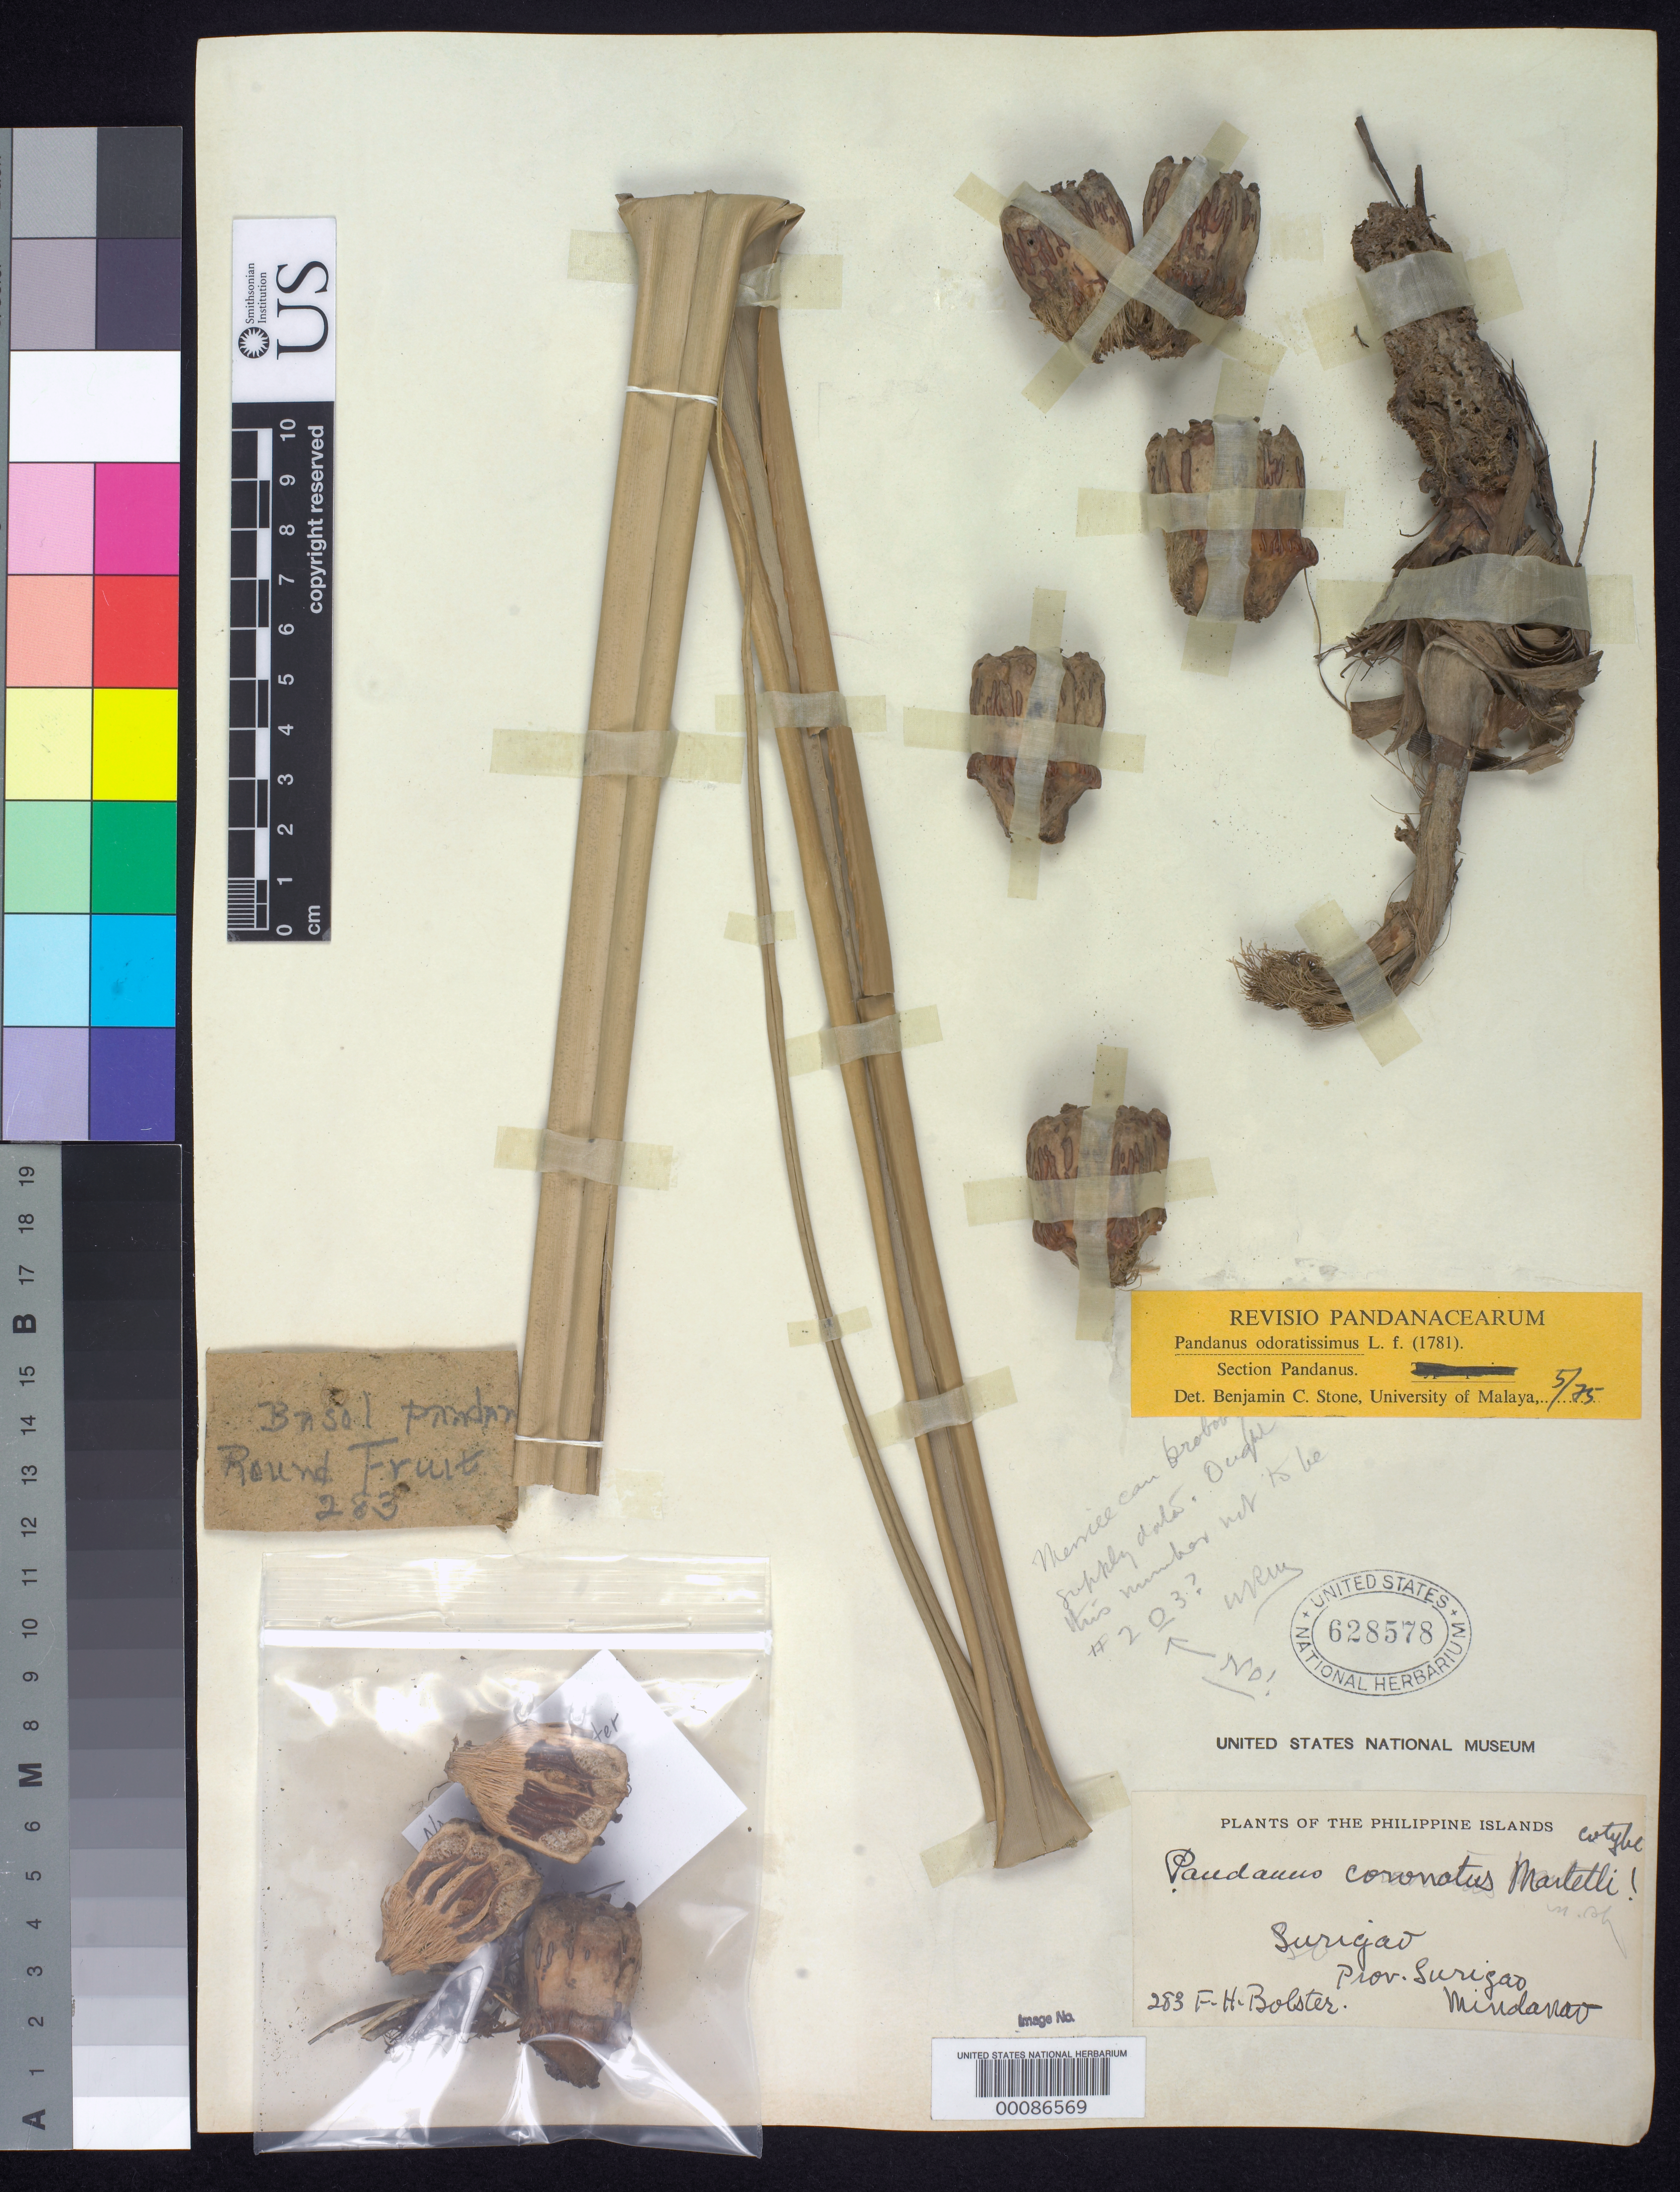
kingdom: Plantae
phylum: Tracheophyta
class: Liliopsida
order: Pandanales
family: Pandanaceae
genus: Pandanus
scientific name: Pandanus coronatus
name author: Martelli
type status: Isosyntype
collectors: F. Bolster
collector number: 283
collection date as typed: Mar 1906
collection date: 1906-03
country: Philippines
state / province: Caraga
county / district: Surigao del Sur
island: Mindanao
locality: Surigao.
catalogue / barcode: US 628578